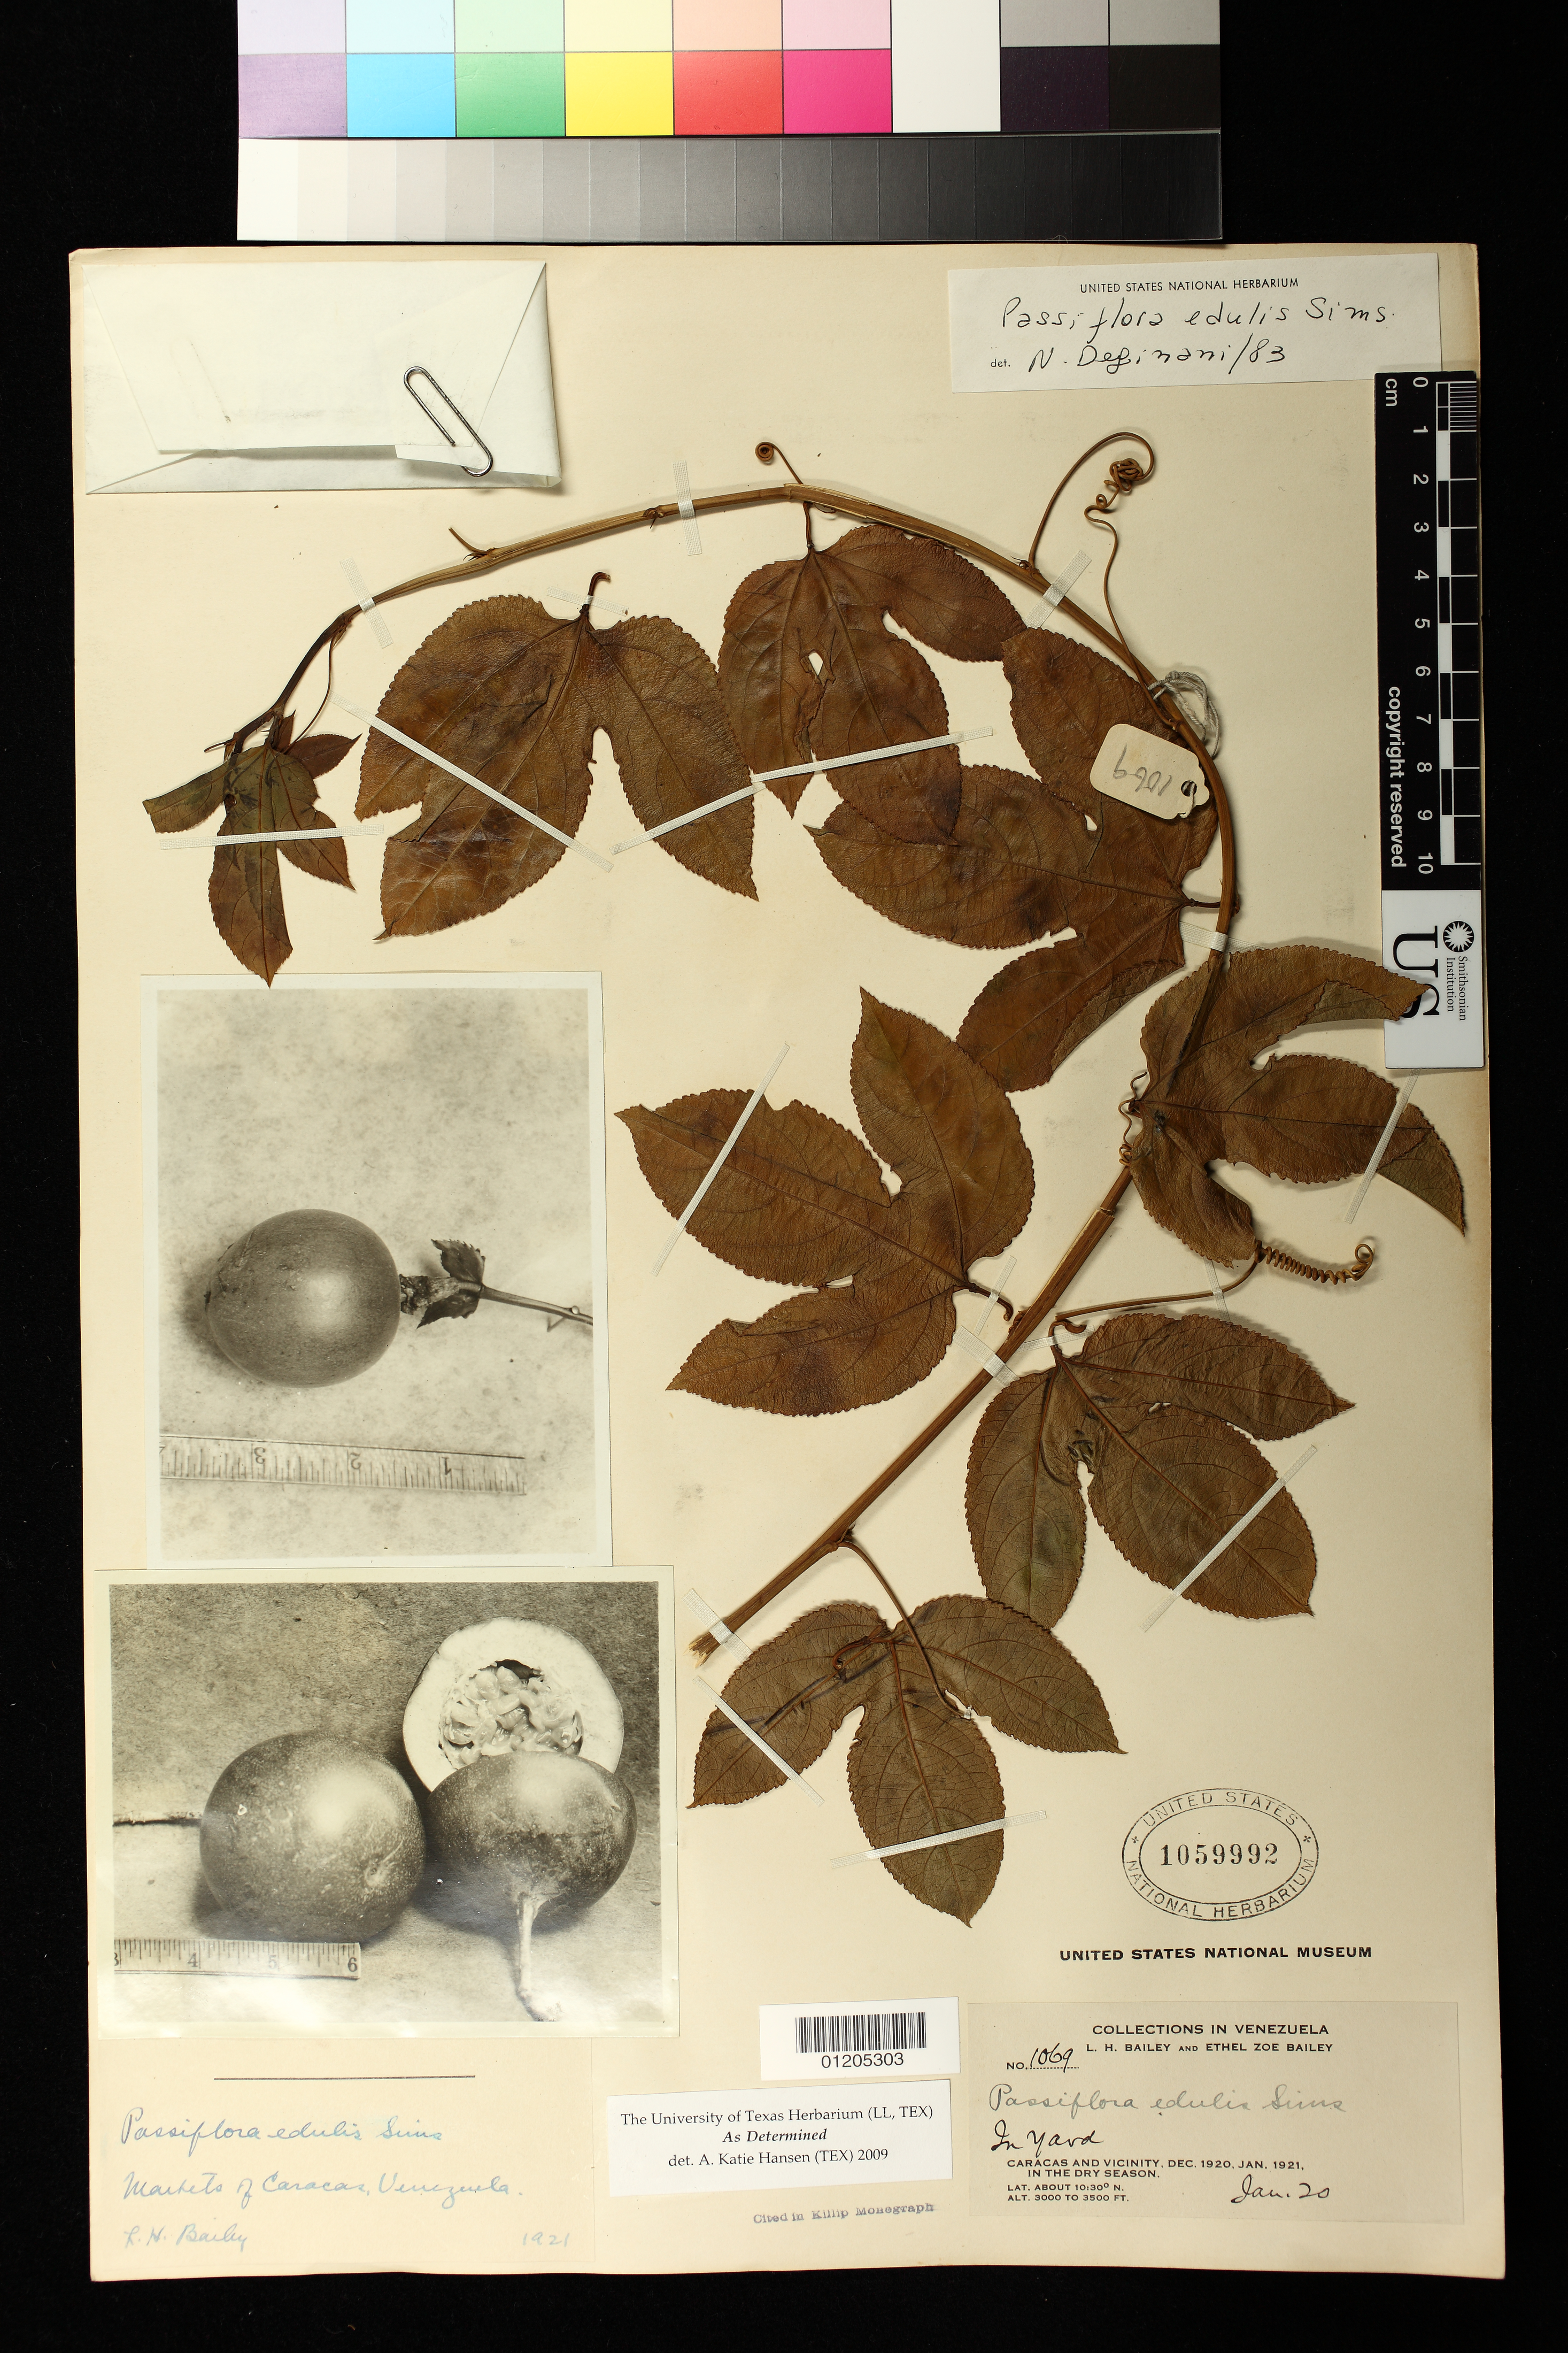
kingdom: Plantae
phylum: Tracheophyta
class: Magnoliopsida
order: Malpighiales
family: Passifloraceae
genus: Passiflora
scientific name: Passiflora edulis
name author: Sims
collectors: L. H. Bailey & E. Z. Bailey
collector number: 1069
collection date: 1921-01-20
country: Venezuela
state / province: Distrito Federal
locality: In yard.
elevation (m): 914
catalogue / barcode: US 1059992